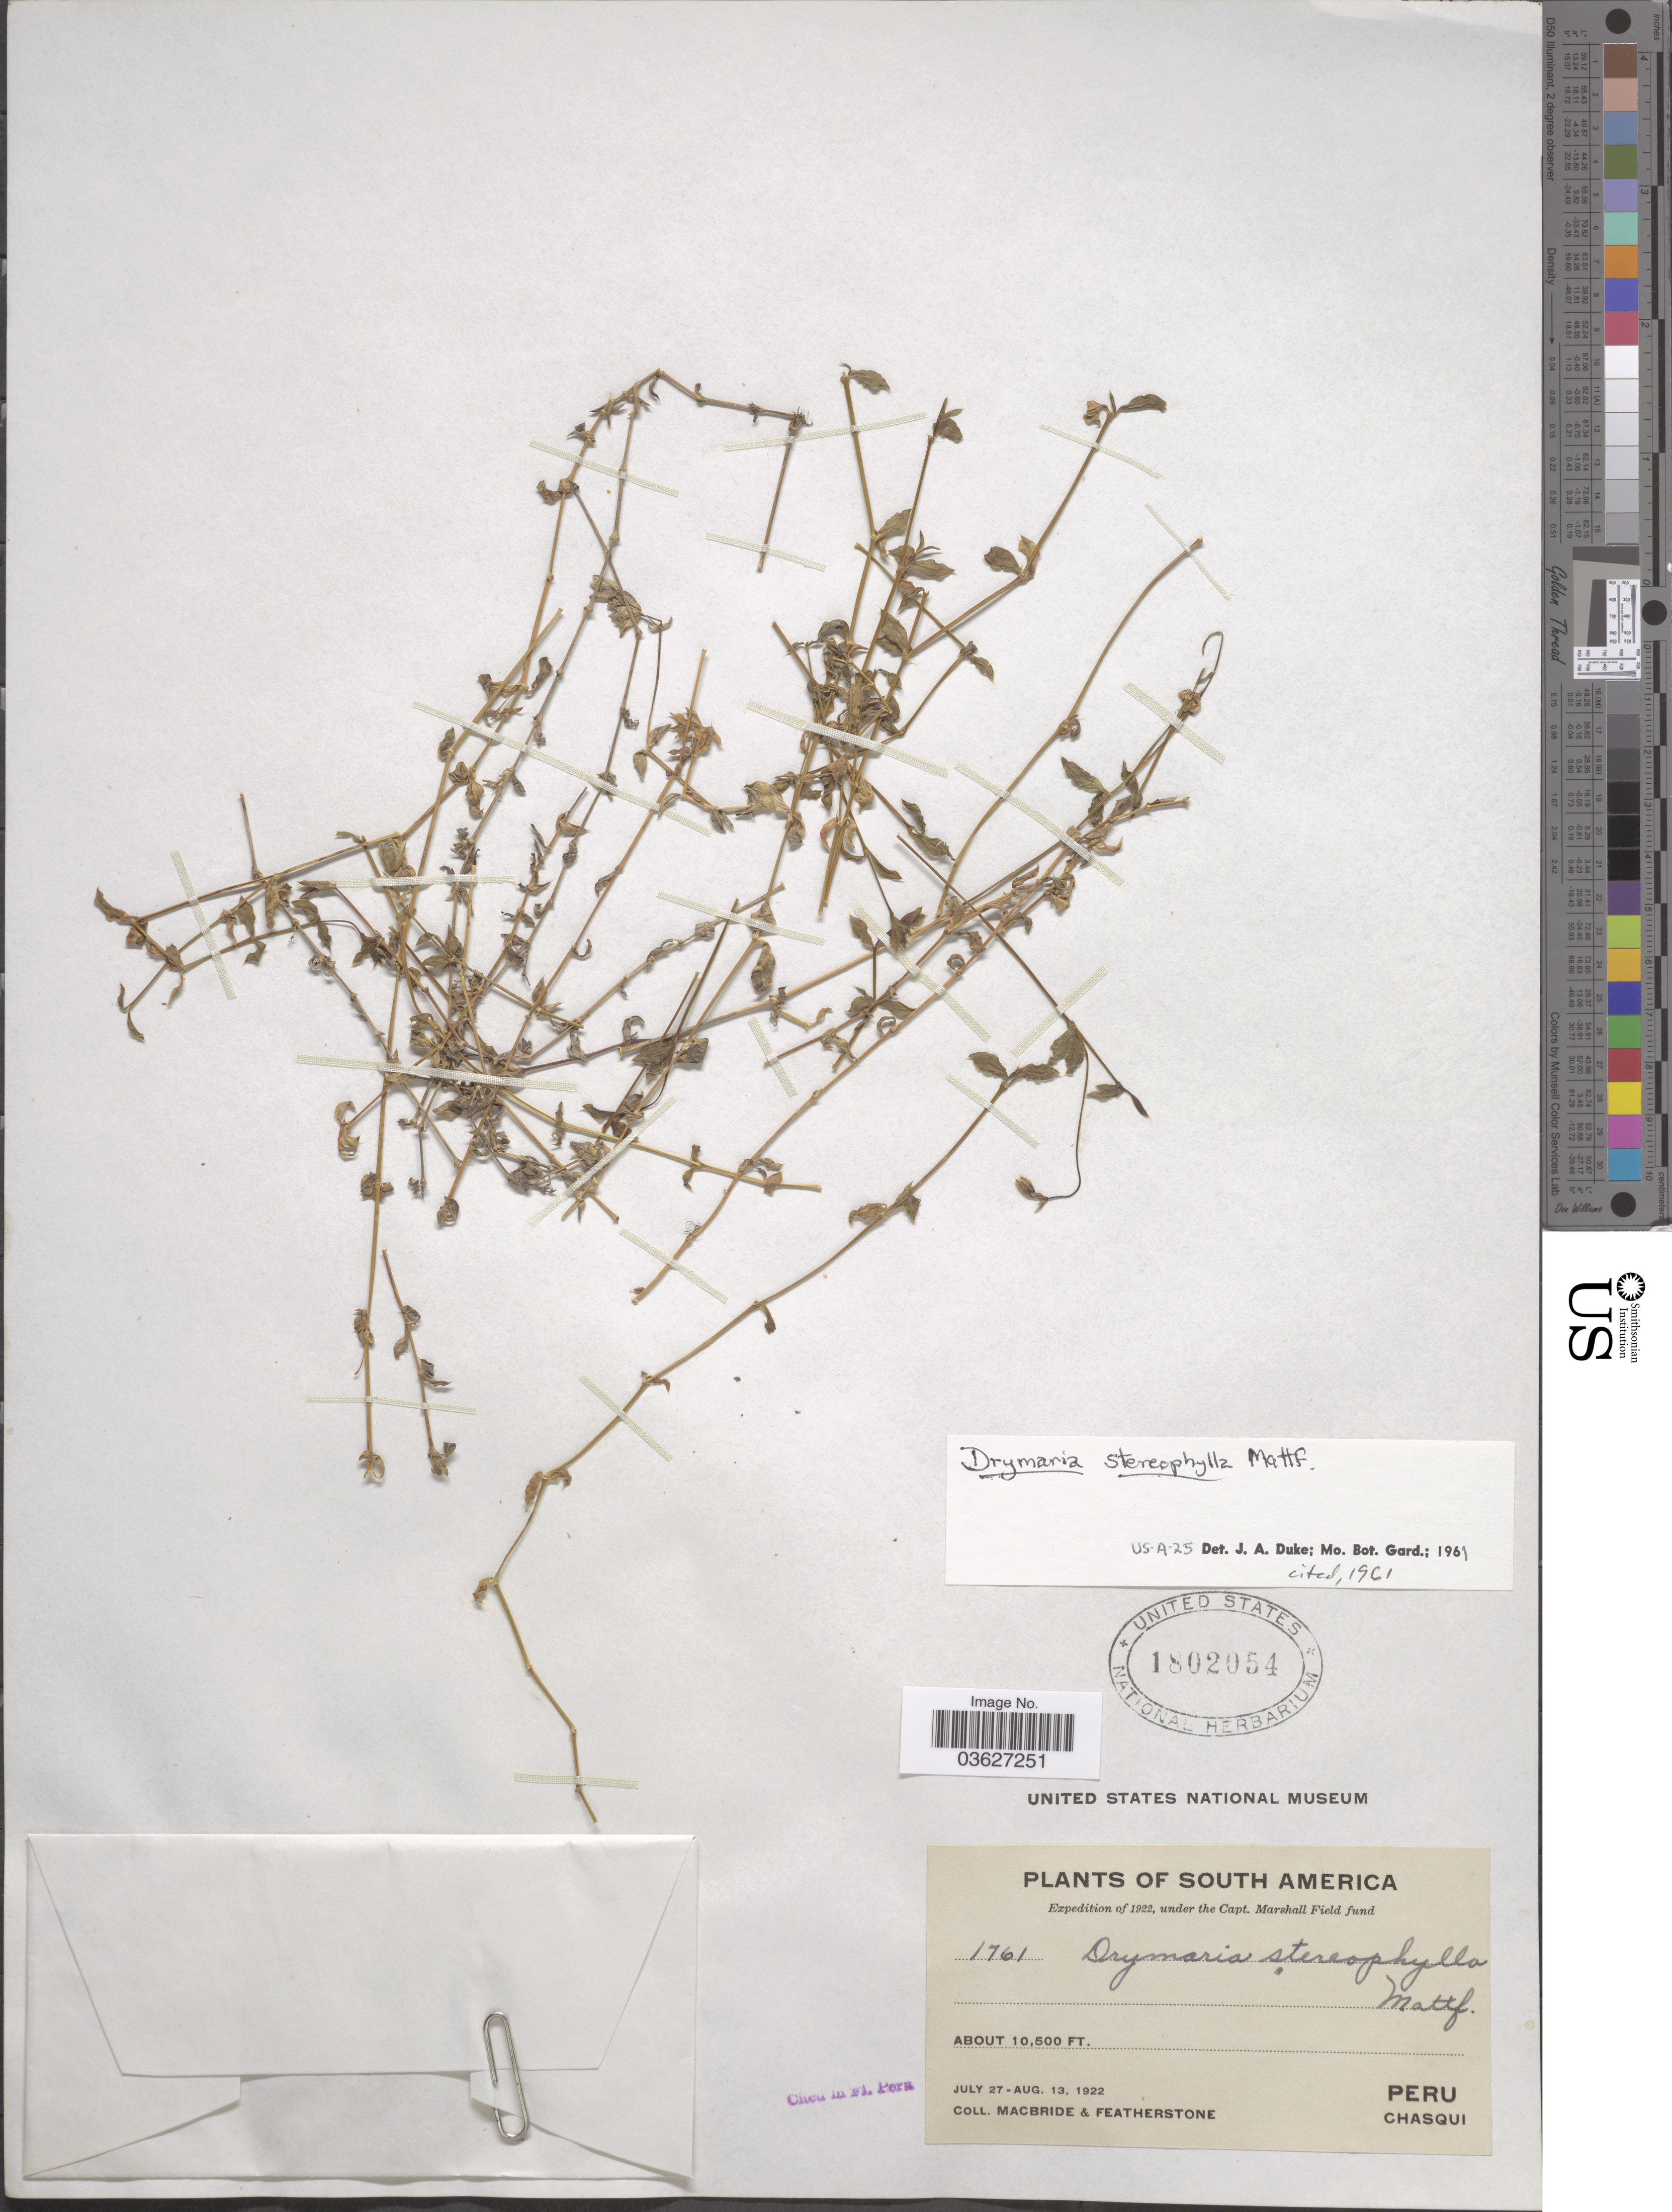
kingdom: Plantae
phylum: Tracheophyta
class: Magnoliopsida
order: Caryophyllales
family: Caryophyllaceae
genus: Drymaria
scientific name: Drymaria stereophylla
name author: Mattf.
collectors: Macbride, -- & -. Featherstone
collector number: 1761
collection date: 1922-07-27/1922-08-13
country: Peru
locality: Chasqui.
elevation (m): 3200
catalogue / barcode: US 1802054